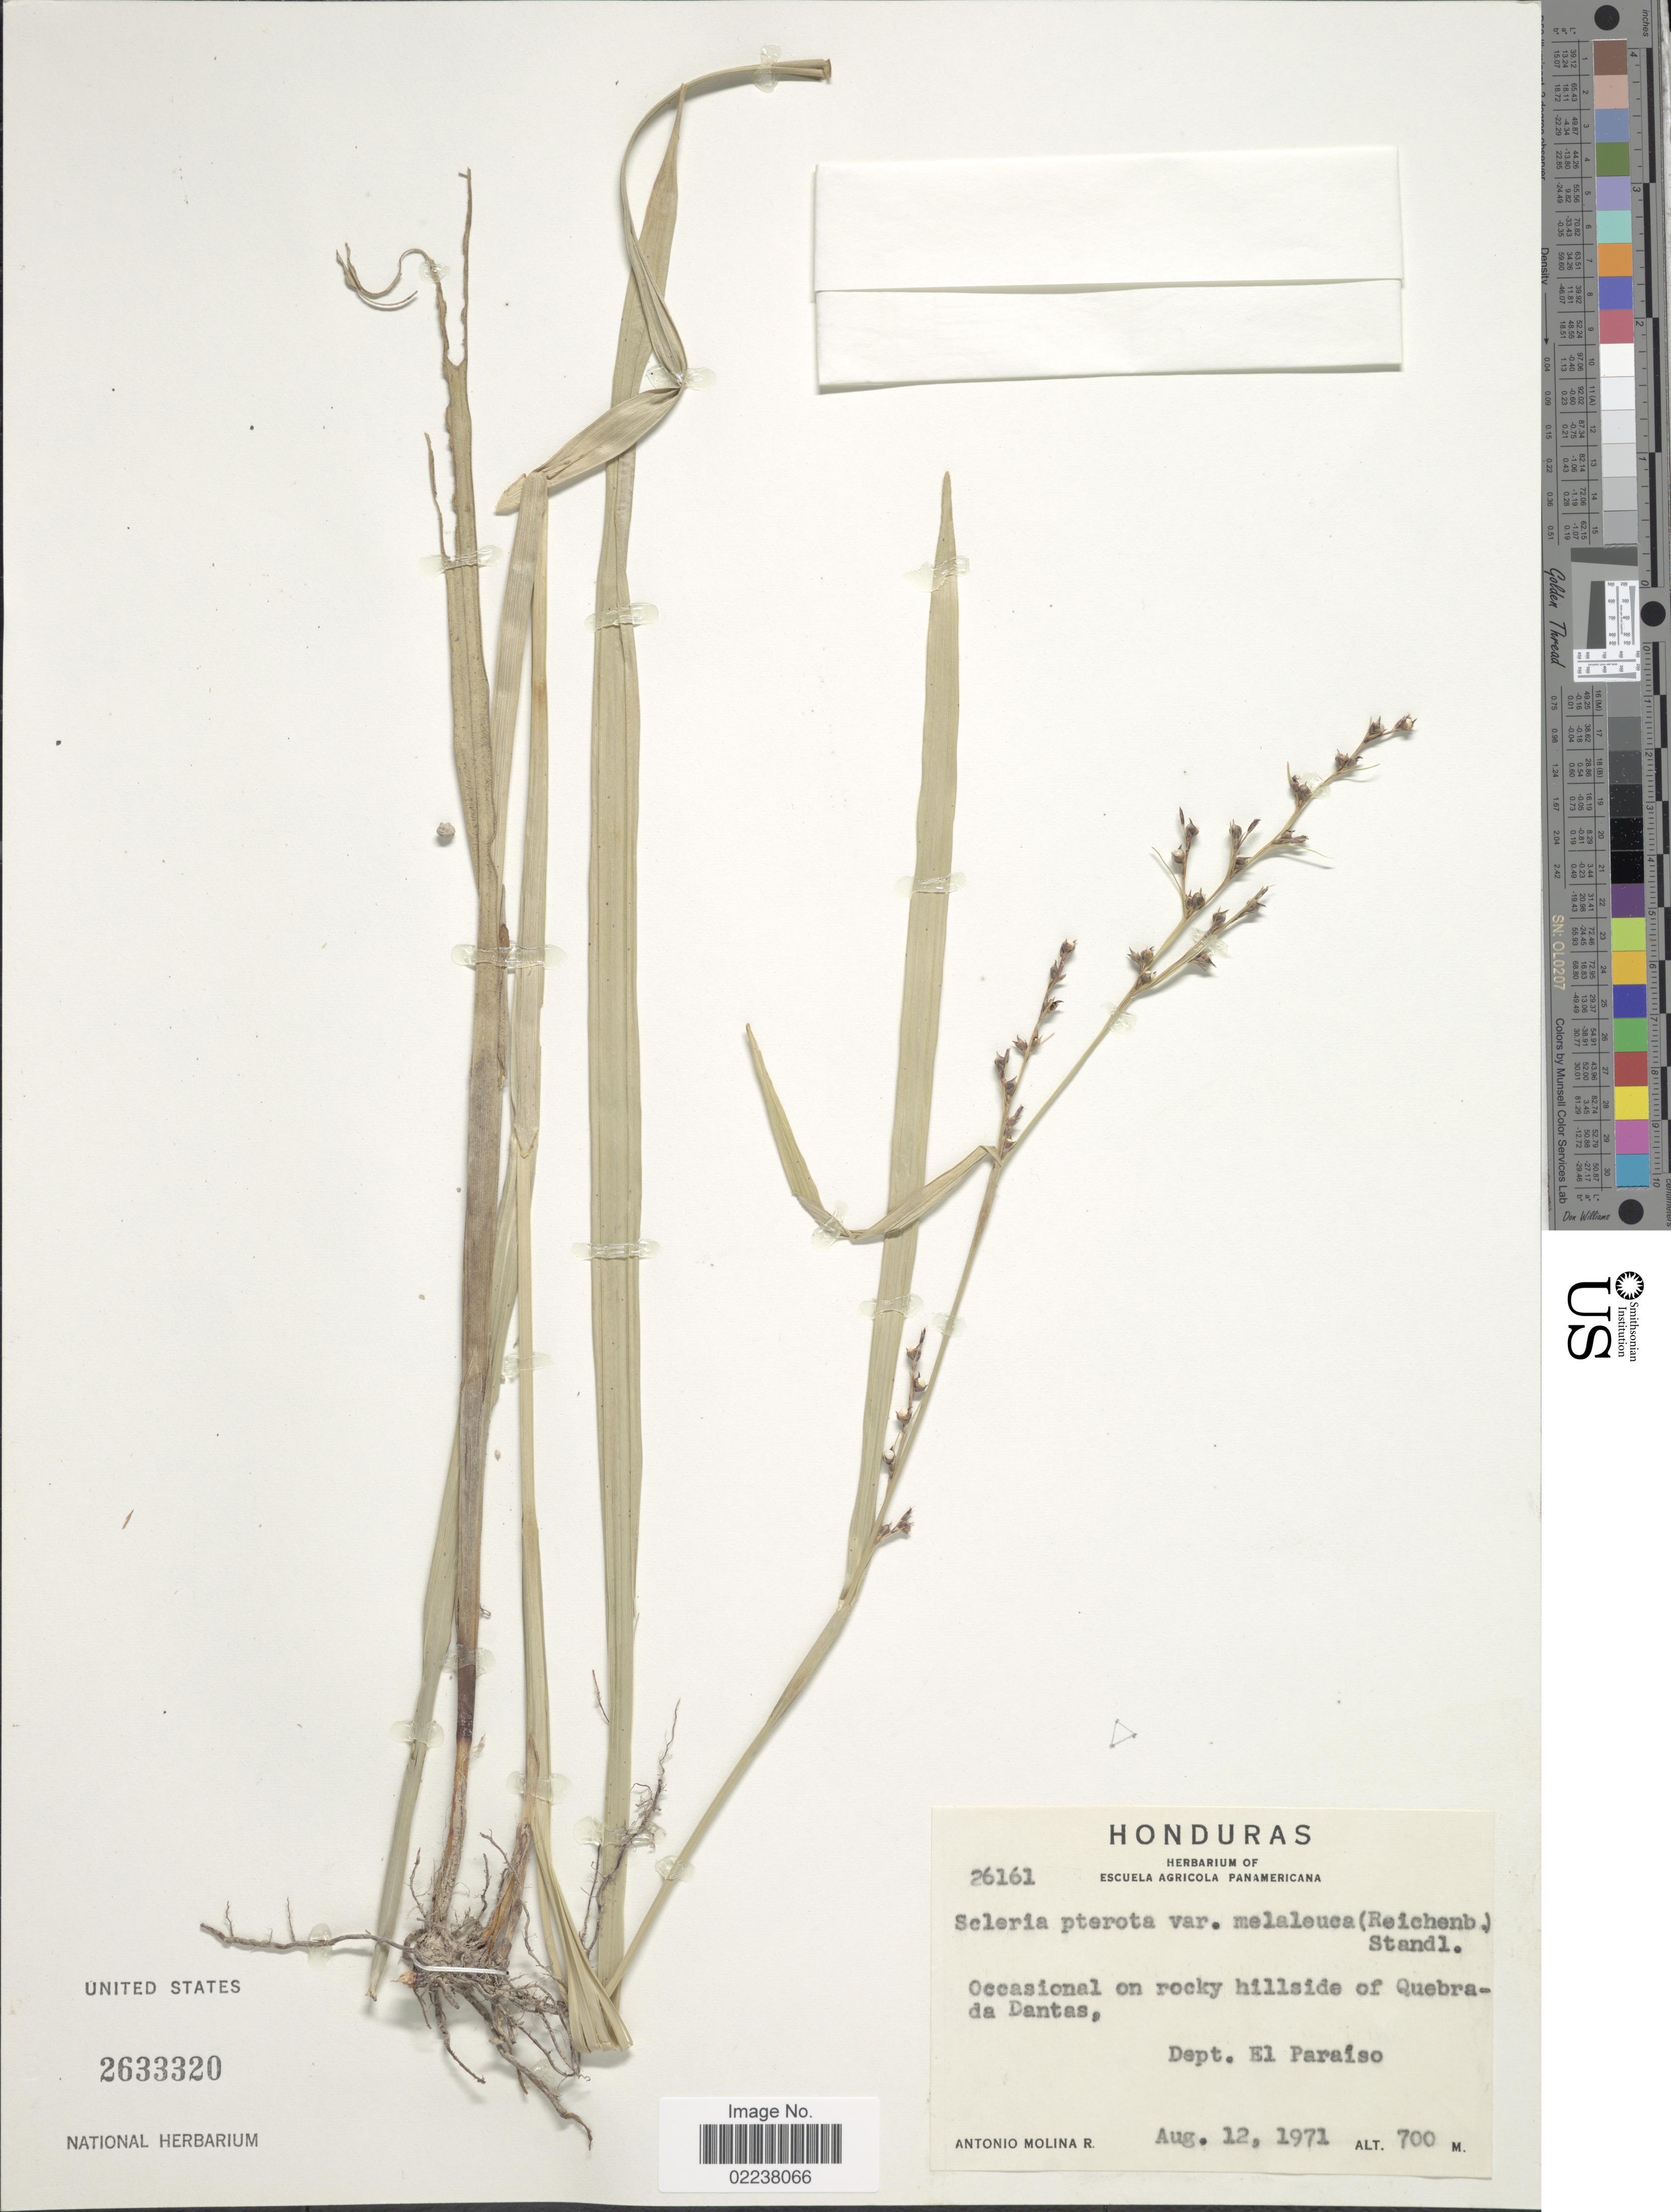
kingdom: Plantae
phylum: Tracheophyta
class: Liliopsida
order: Poales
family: Cyperaceae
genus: Scleria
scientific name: Scleria gaertneri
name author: Raddi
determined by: Strong, Mark T., (BOT), Smithsonian Institution - National Museum of Natural History (UNITED STATES)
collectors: A. Molina R.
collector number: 26161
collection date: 1971-08-12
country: Honduras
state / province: El Paraíso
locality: Occasional on rocky hillside of Quebrada Dantas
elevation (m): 700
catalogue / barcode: US 2633320